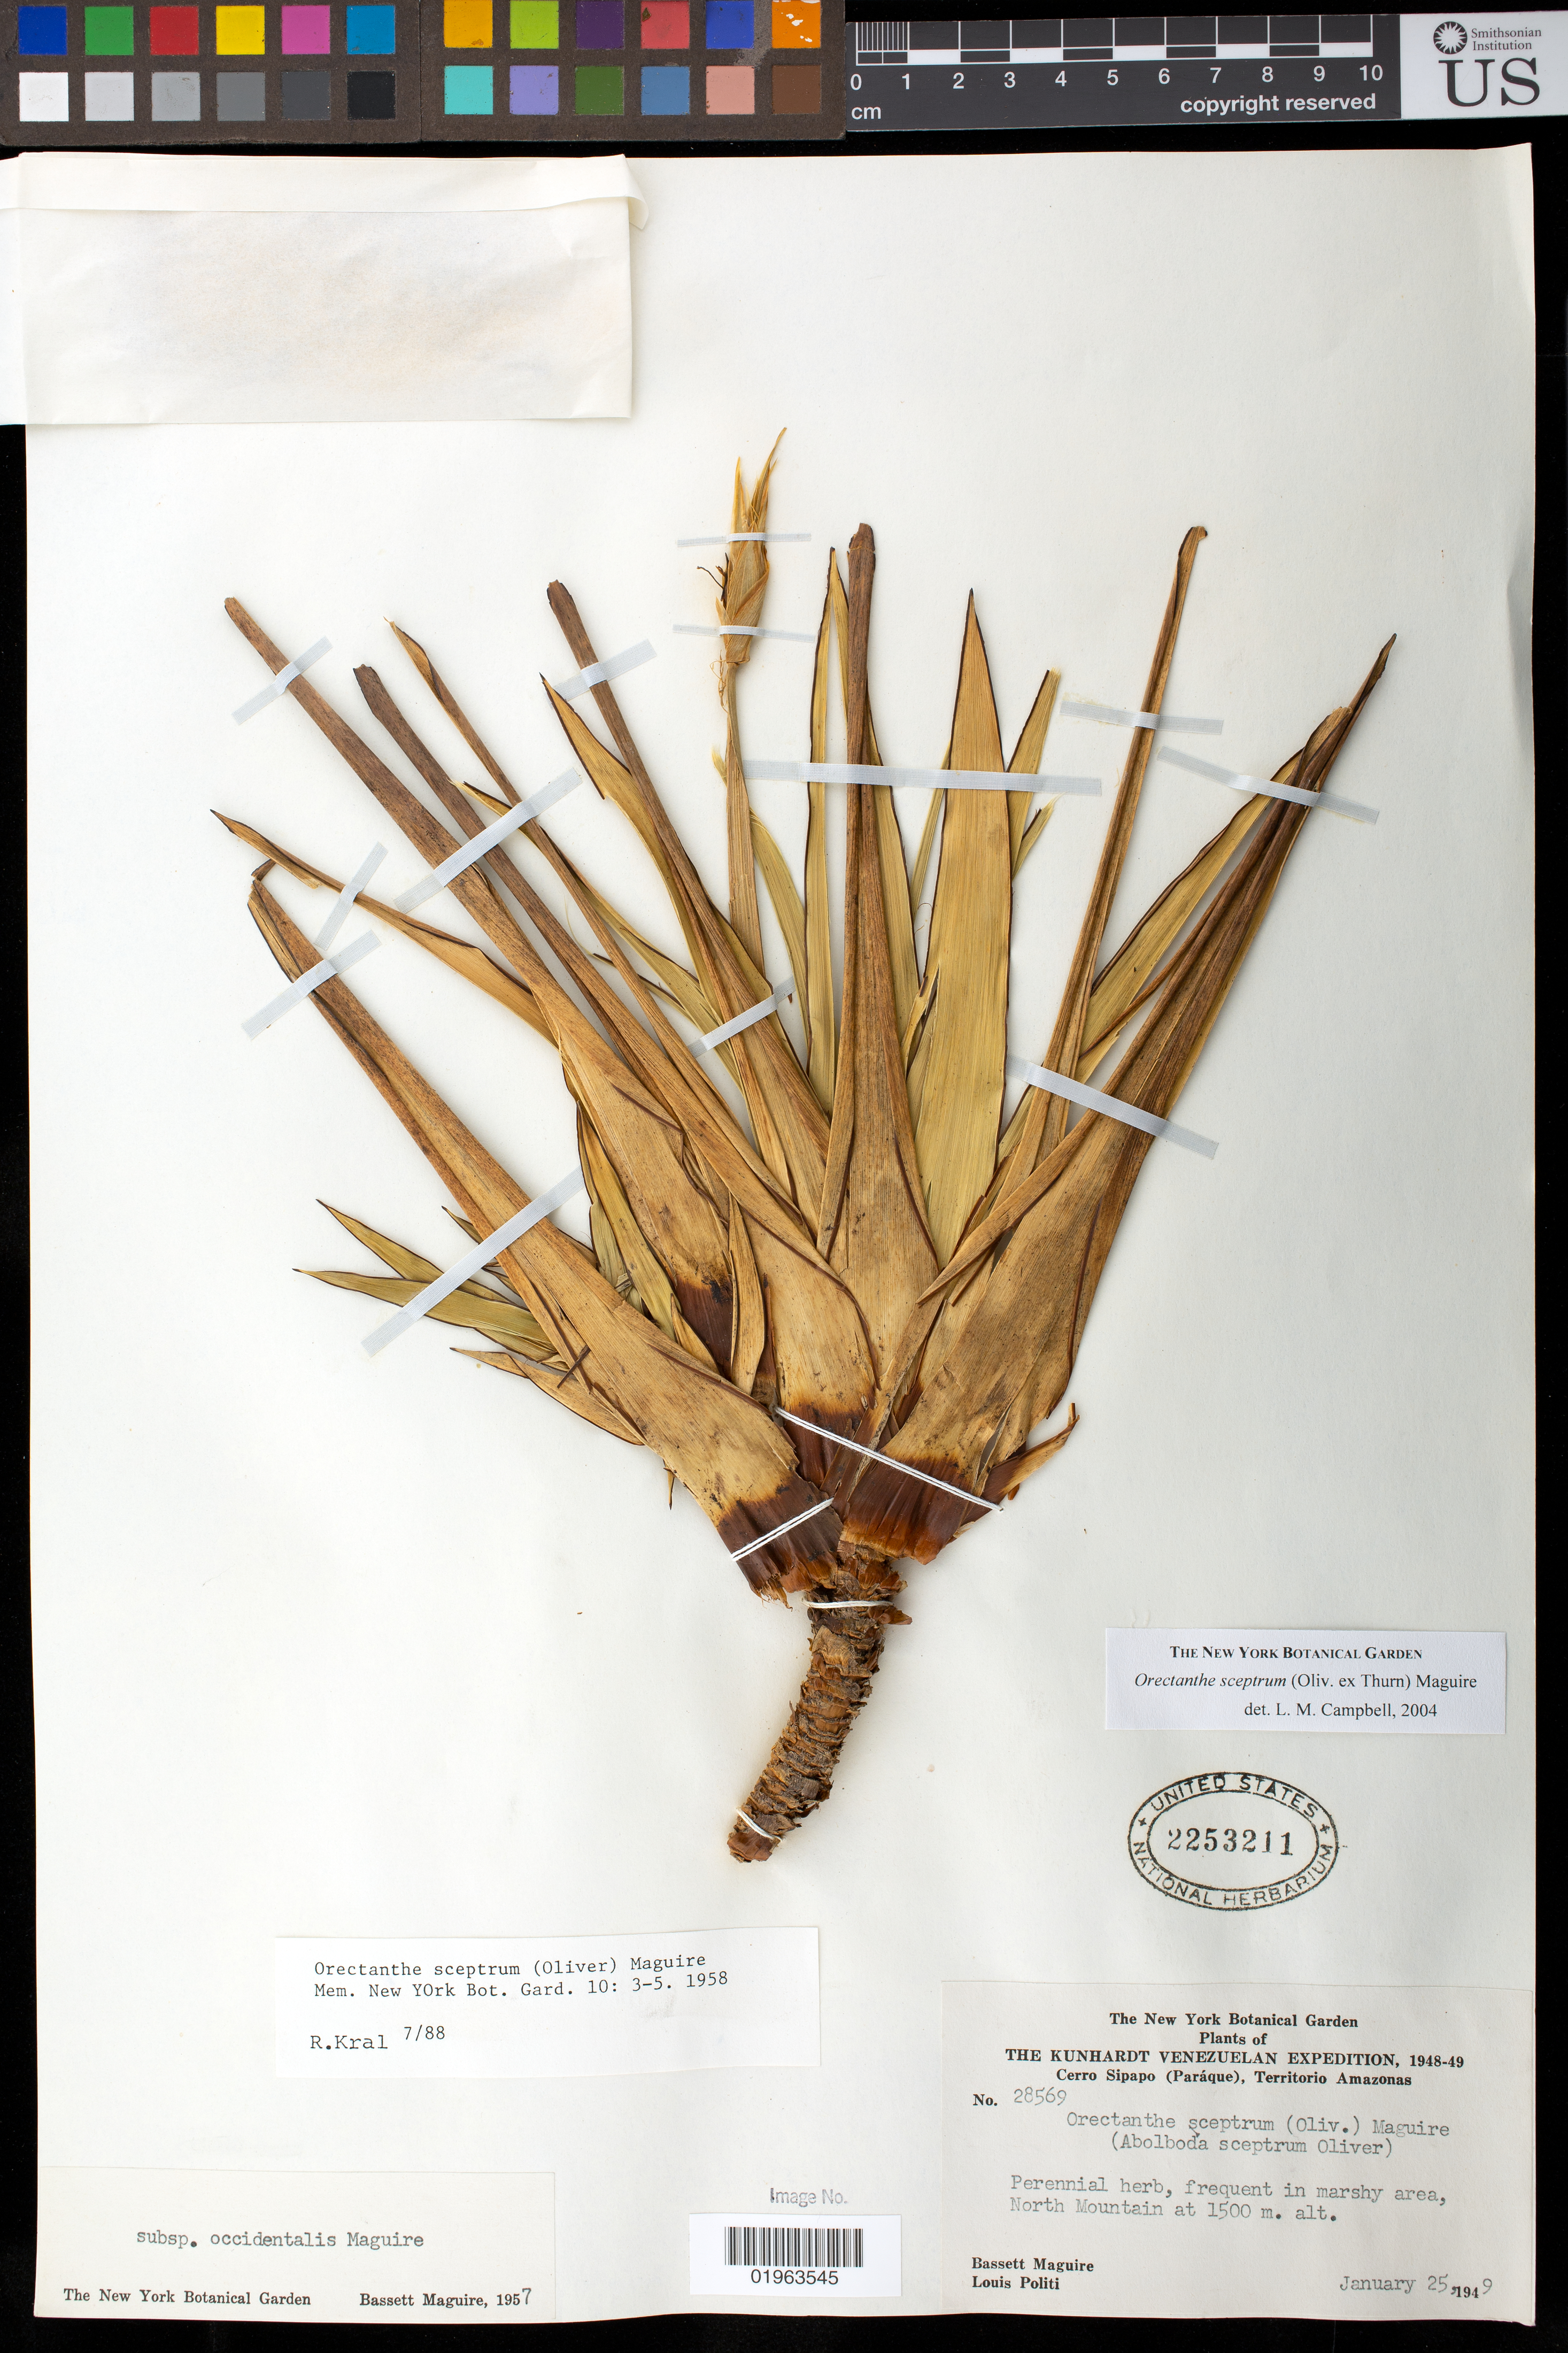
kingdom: Plantae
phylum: Tracheophyta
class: Liliopsida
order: Poales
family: Xyridaceae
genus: Orectanthe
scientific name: Orectanthe sceptrum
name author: (Oliv.) Maguire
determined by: Campbell, L. M.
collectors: B. Maguire & L. Politi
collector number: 28569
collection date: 1949-01-25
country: Venezuela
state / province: Amazonas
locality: Cerro Sipapo (Paráque), North Mountain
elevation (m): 1500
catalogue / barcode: US 2253211